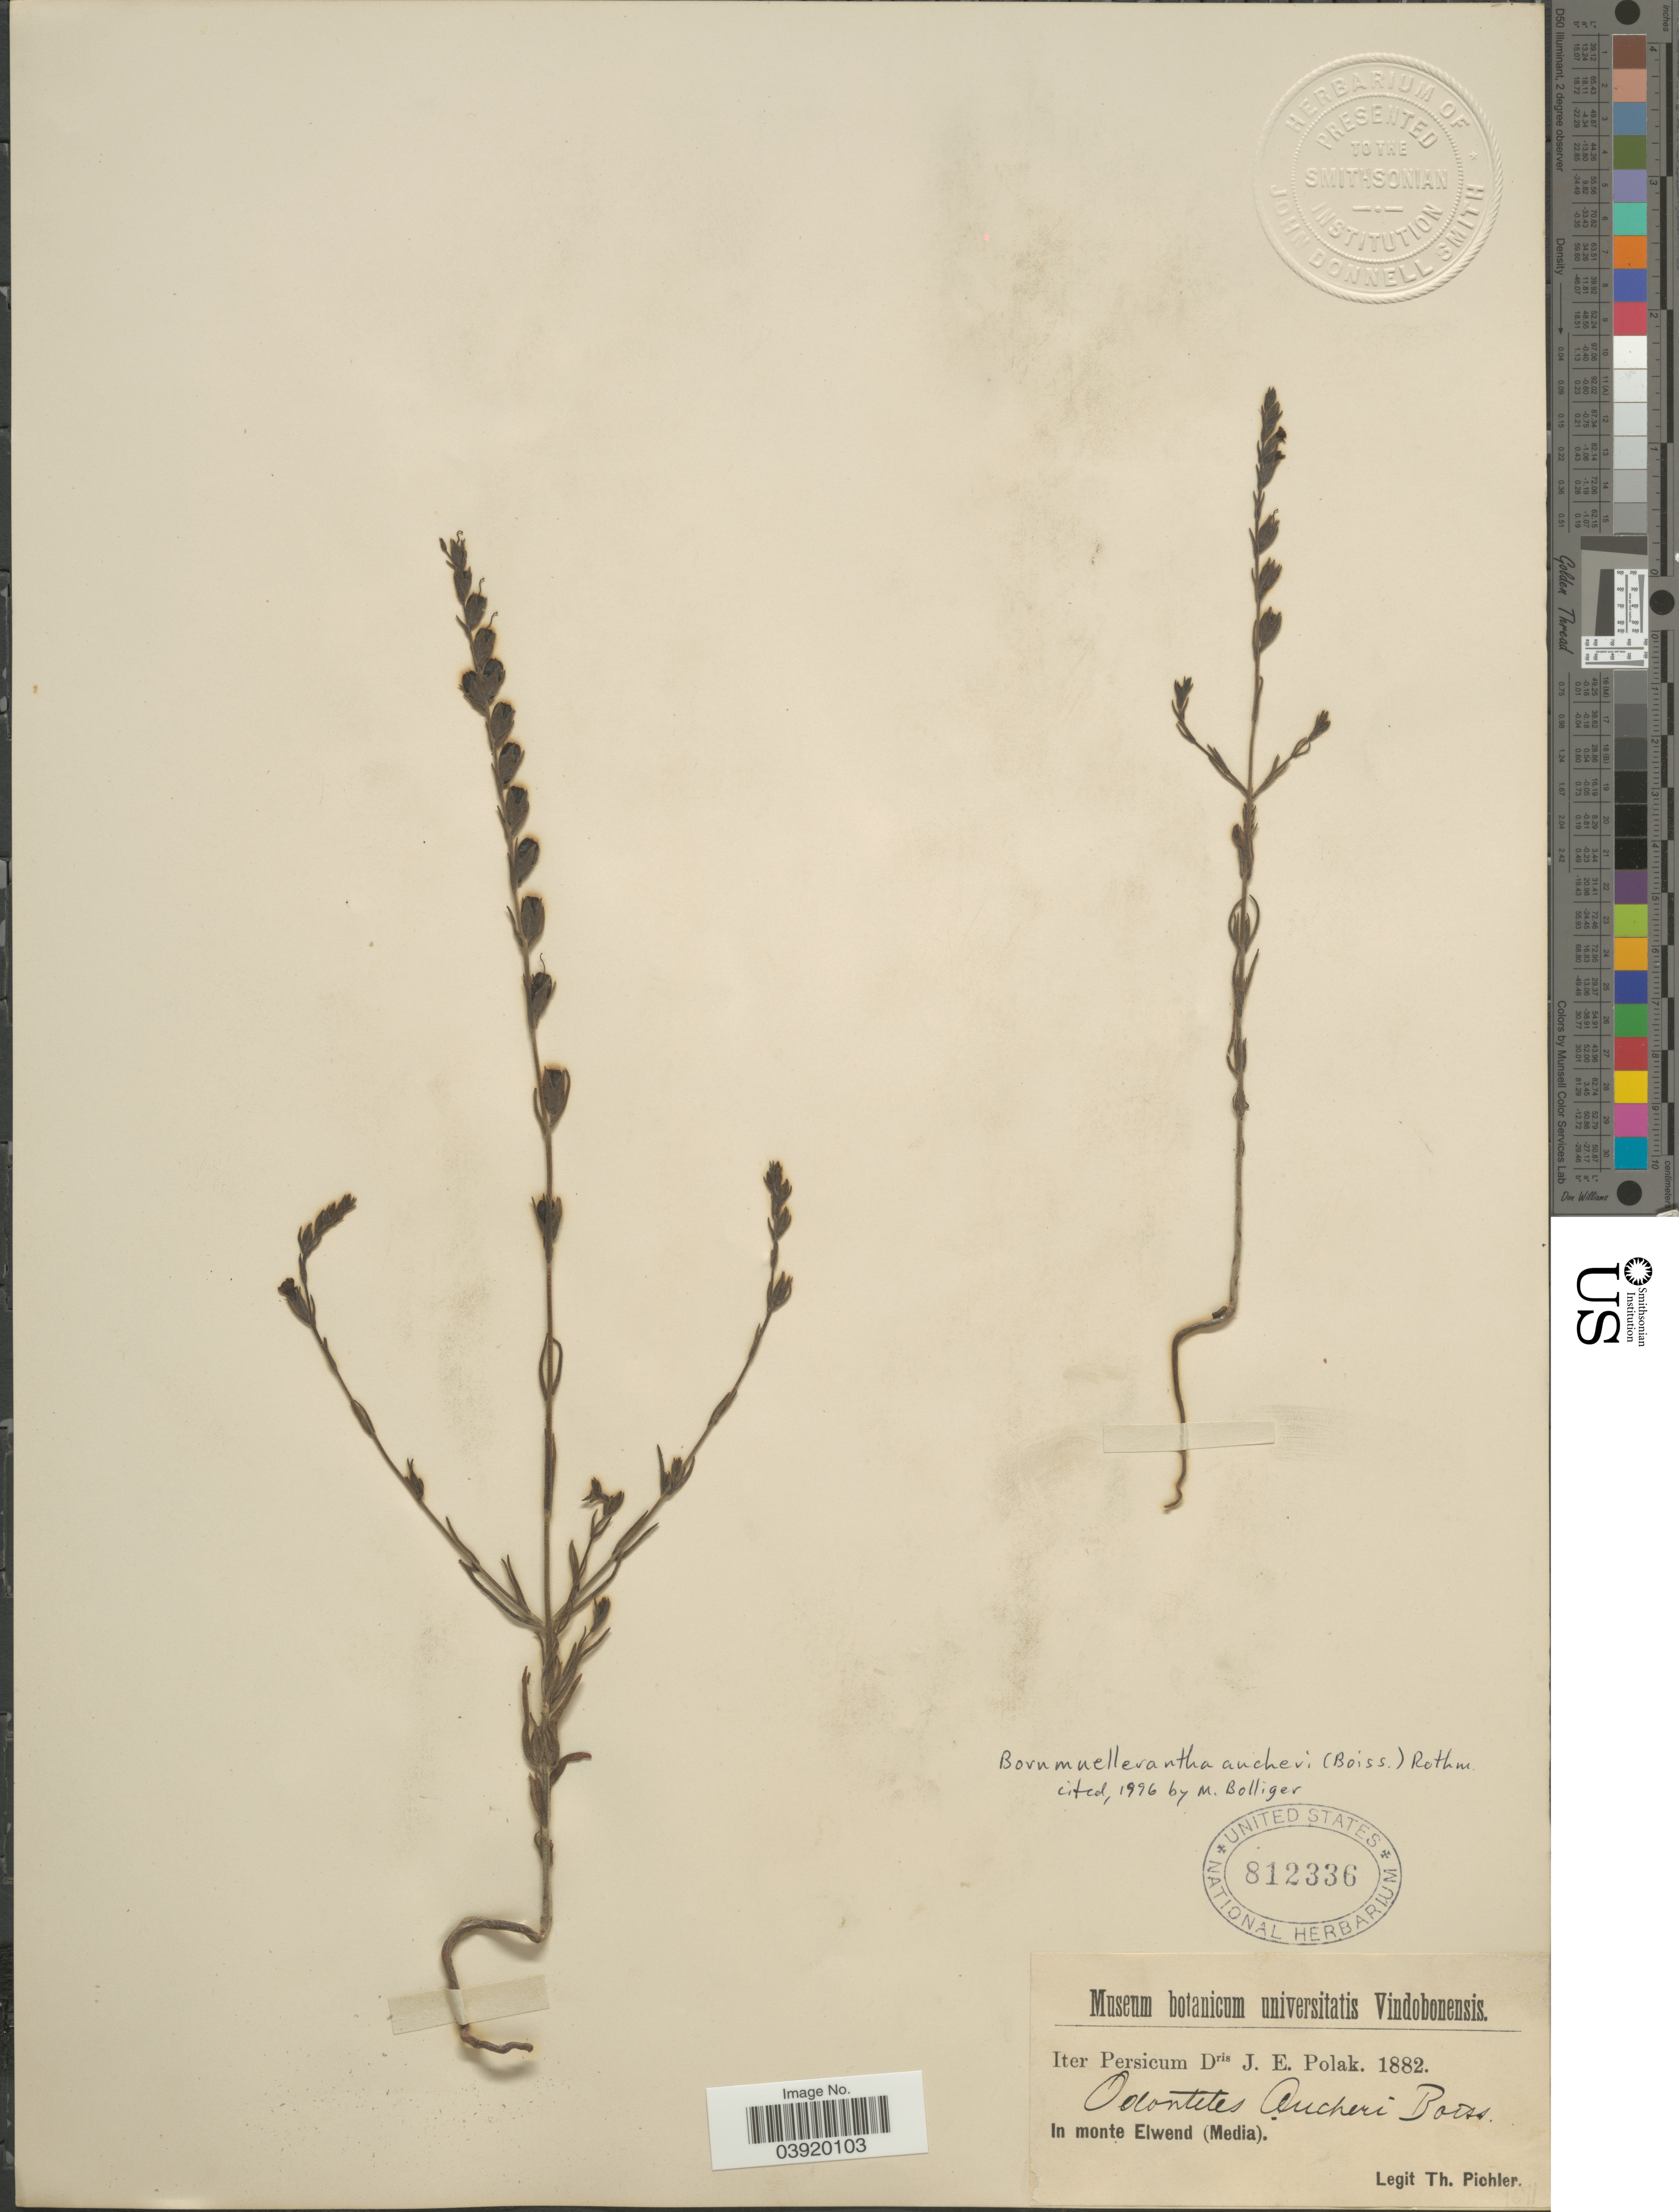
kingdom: Plantae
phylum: Tracheophyta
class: Magnoliopsida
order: Lamiales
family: Orobanchaceae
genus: Bornmuellerantha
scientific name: Bornmuellerantha aucheri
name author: (Boiss.) Rothm.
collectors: T. Pichler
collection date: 1882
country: Iran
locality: Iter Persicum. In monte Elwend (Media).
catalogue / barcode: US 812336